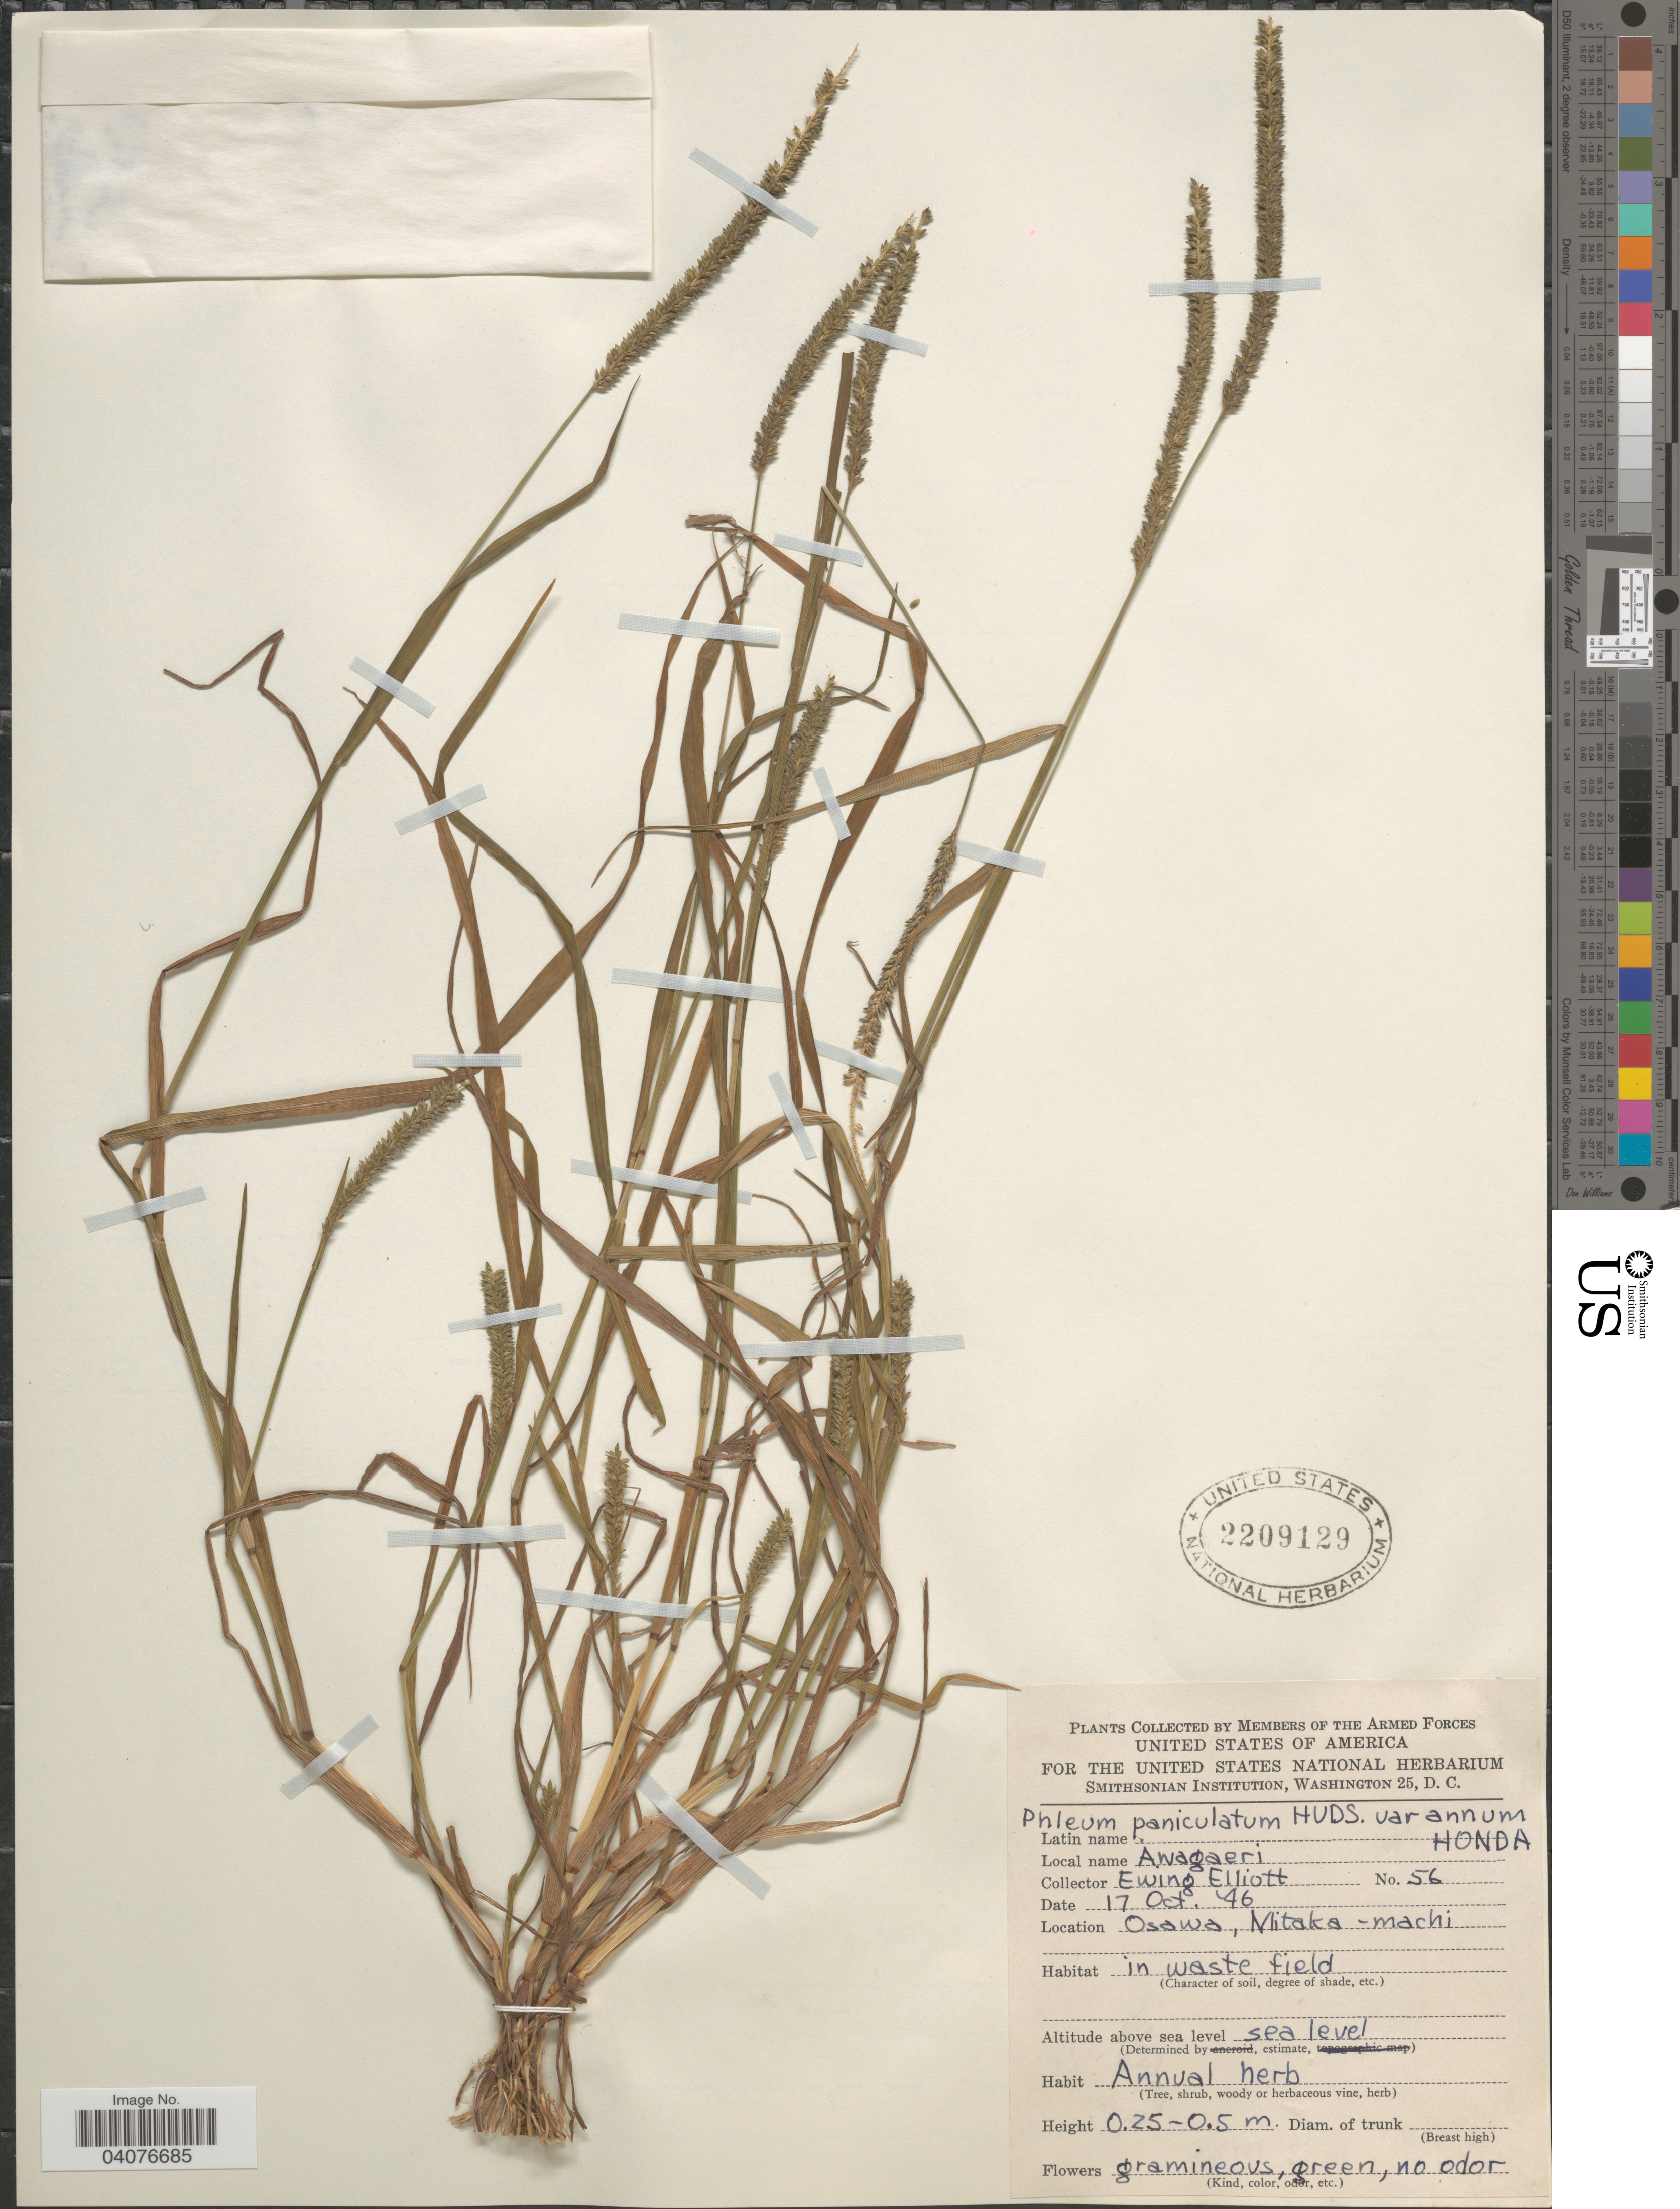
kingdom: Plantae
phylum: Tracheophyta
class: Liliopsida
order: Poales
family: Poaceae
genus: Phleum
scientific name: Phleum paniculatum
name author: Huds.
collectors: E. Elliott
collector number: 56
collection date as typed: Transcribed d/m/y: 17/10/46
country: Japan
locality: Osawa, Mitaka-machi.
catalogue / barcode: US 2209129